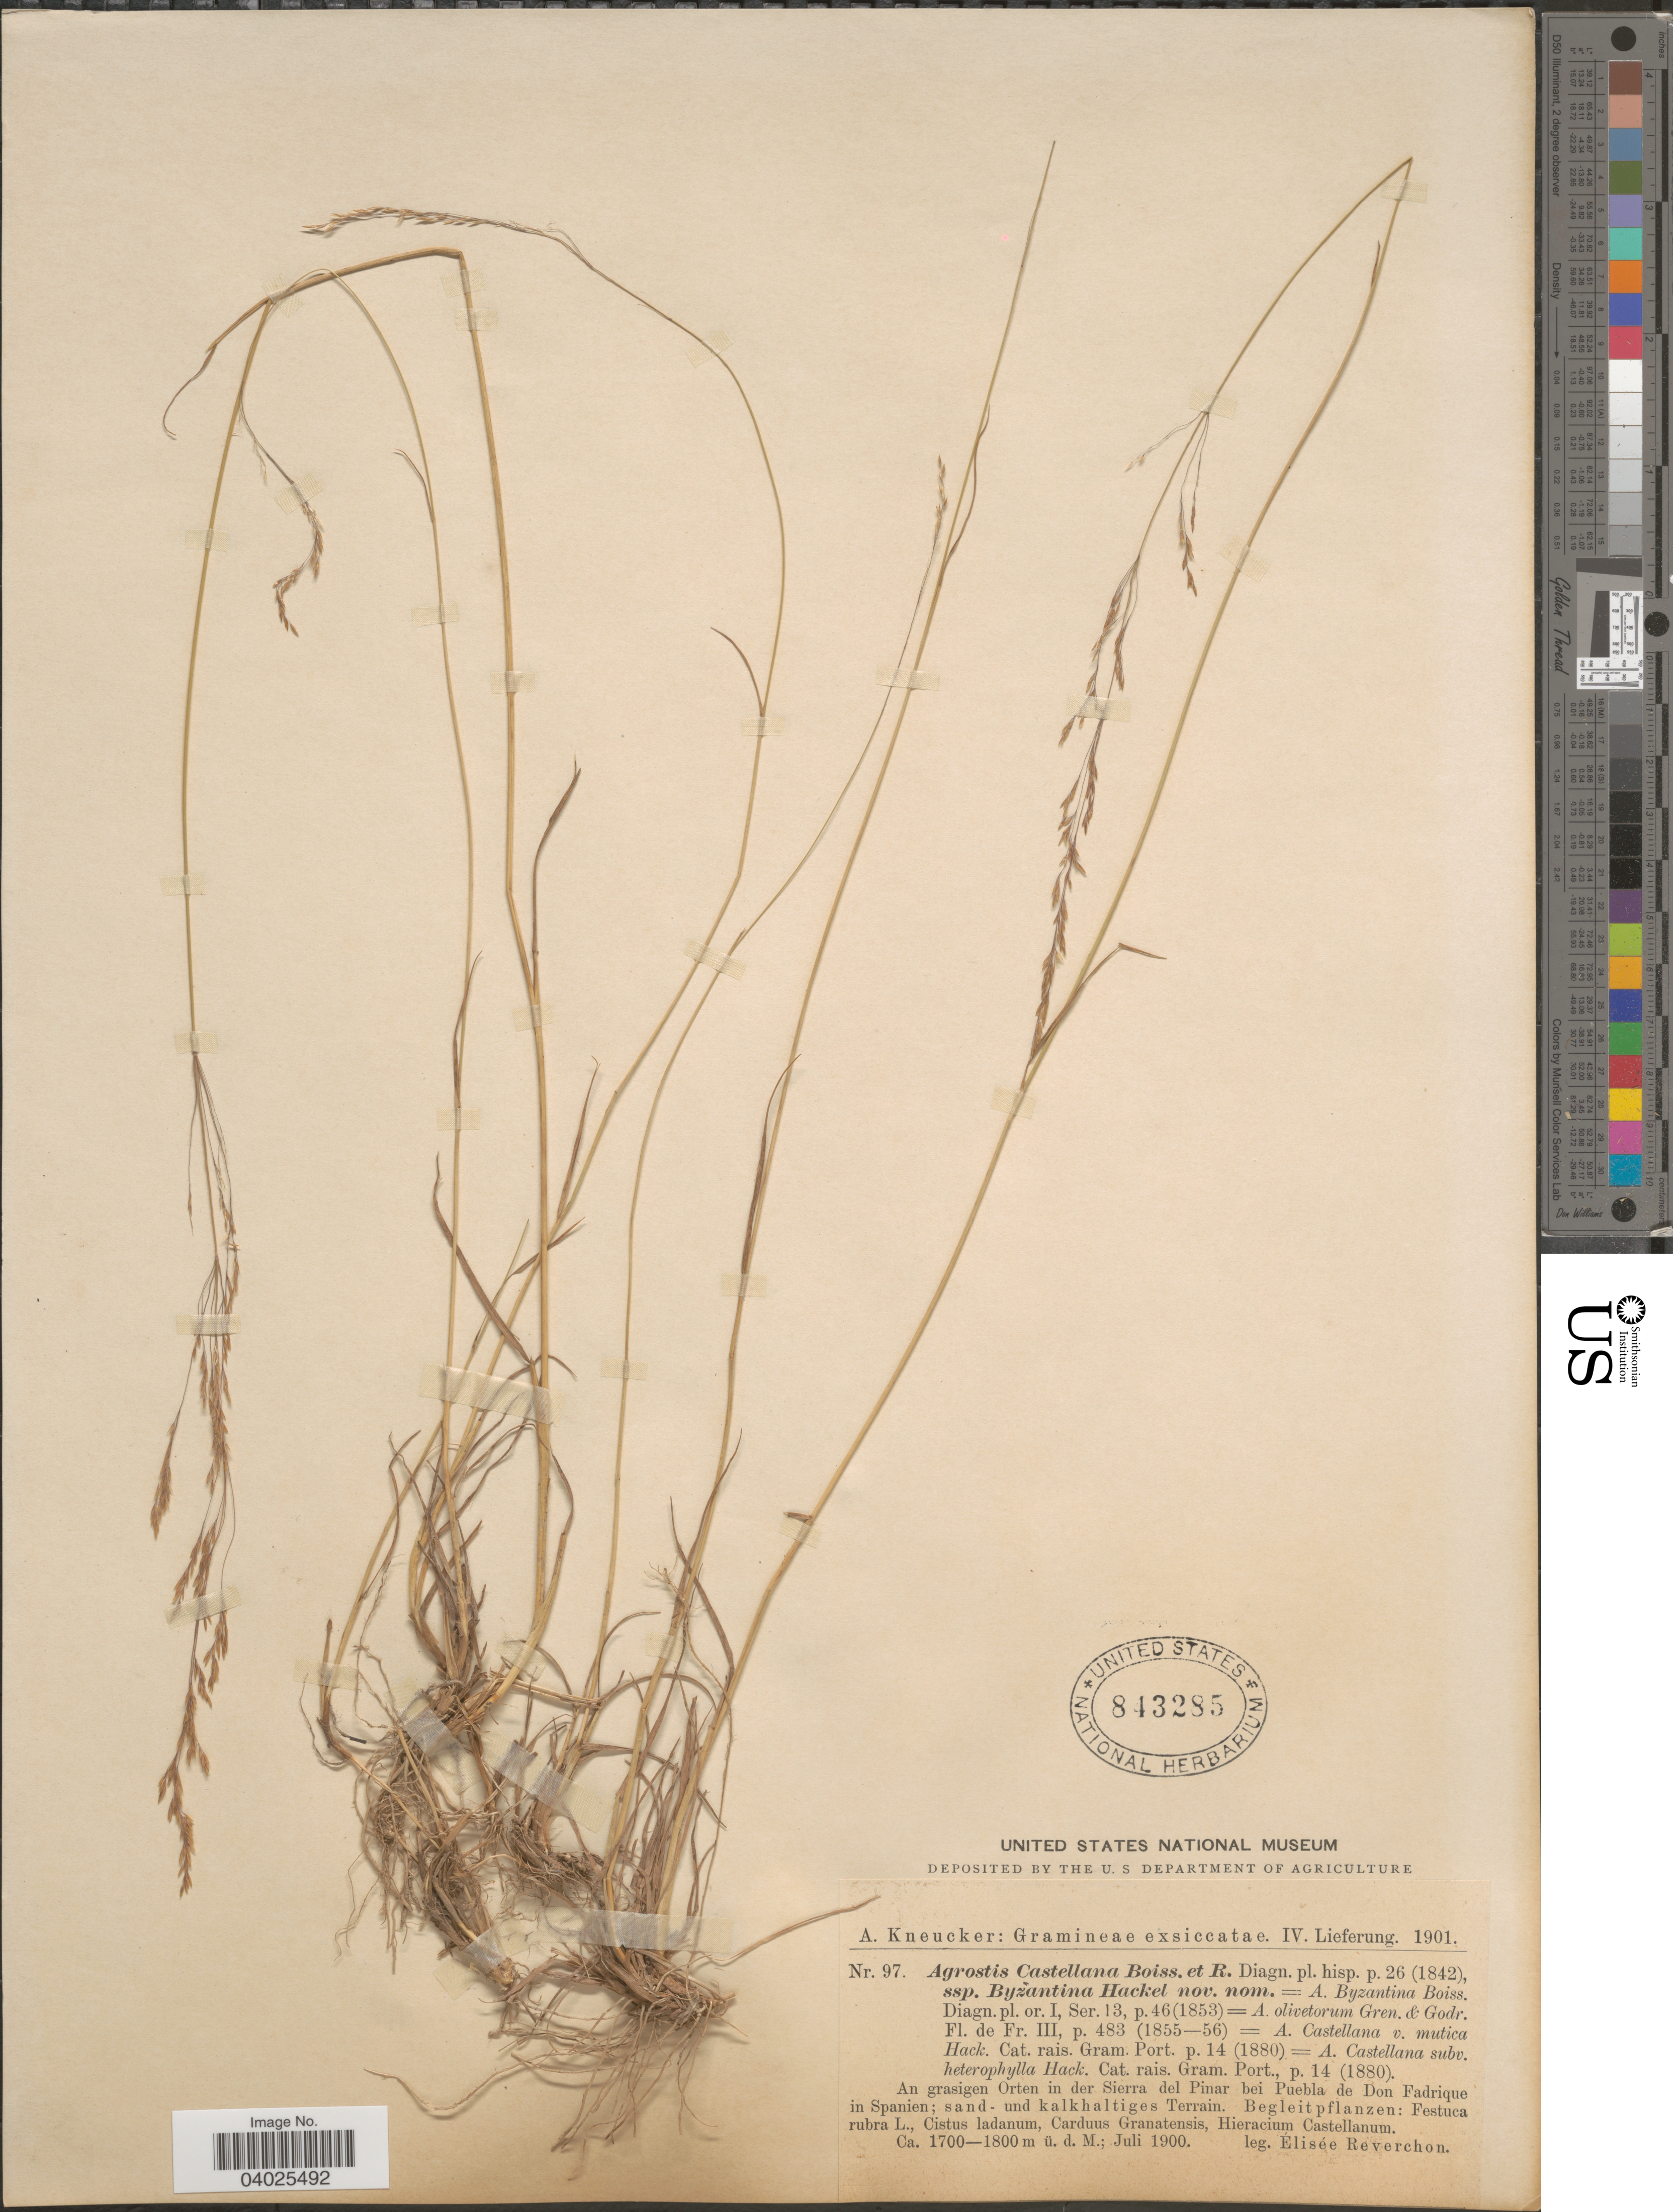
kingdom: Plantae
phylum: Tracheophyta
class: Liliopsida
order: Poales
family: Poaceae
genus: Agrostis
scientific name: Agrostis castellana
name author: Boiss. & Reut.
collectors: E. Reverchon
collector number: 97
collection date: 1900-07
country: Spain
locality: An grasigen Orten in der Sierra del Pinar bei Puebla de Don Fadrique in Spanien; sand- und kalkhaltiges Terrain.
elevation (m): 1700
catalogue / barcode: US 843285